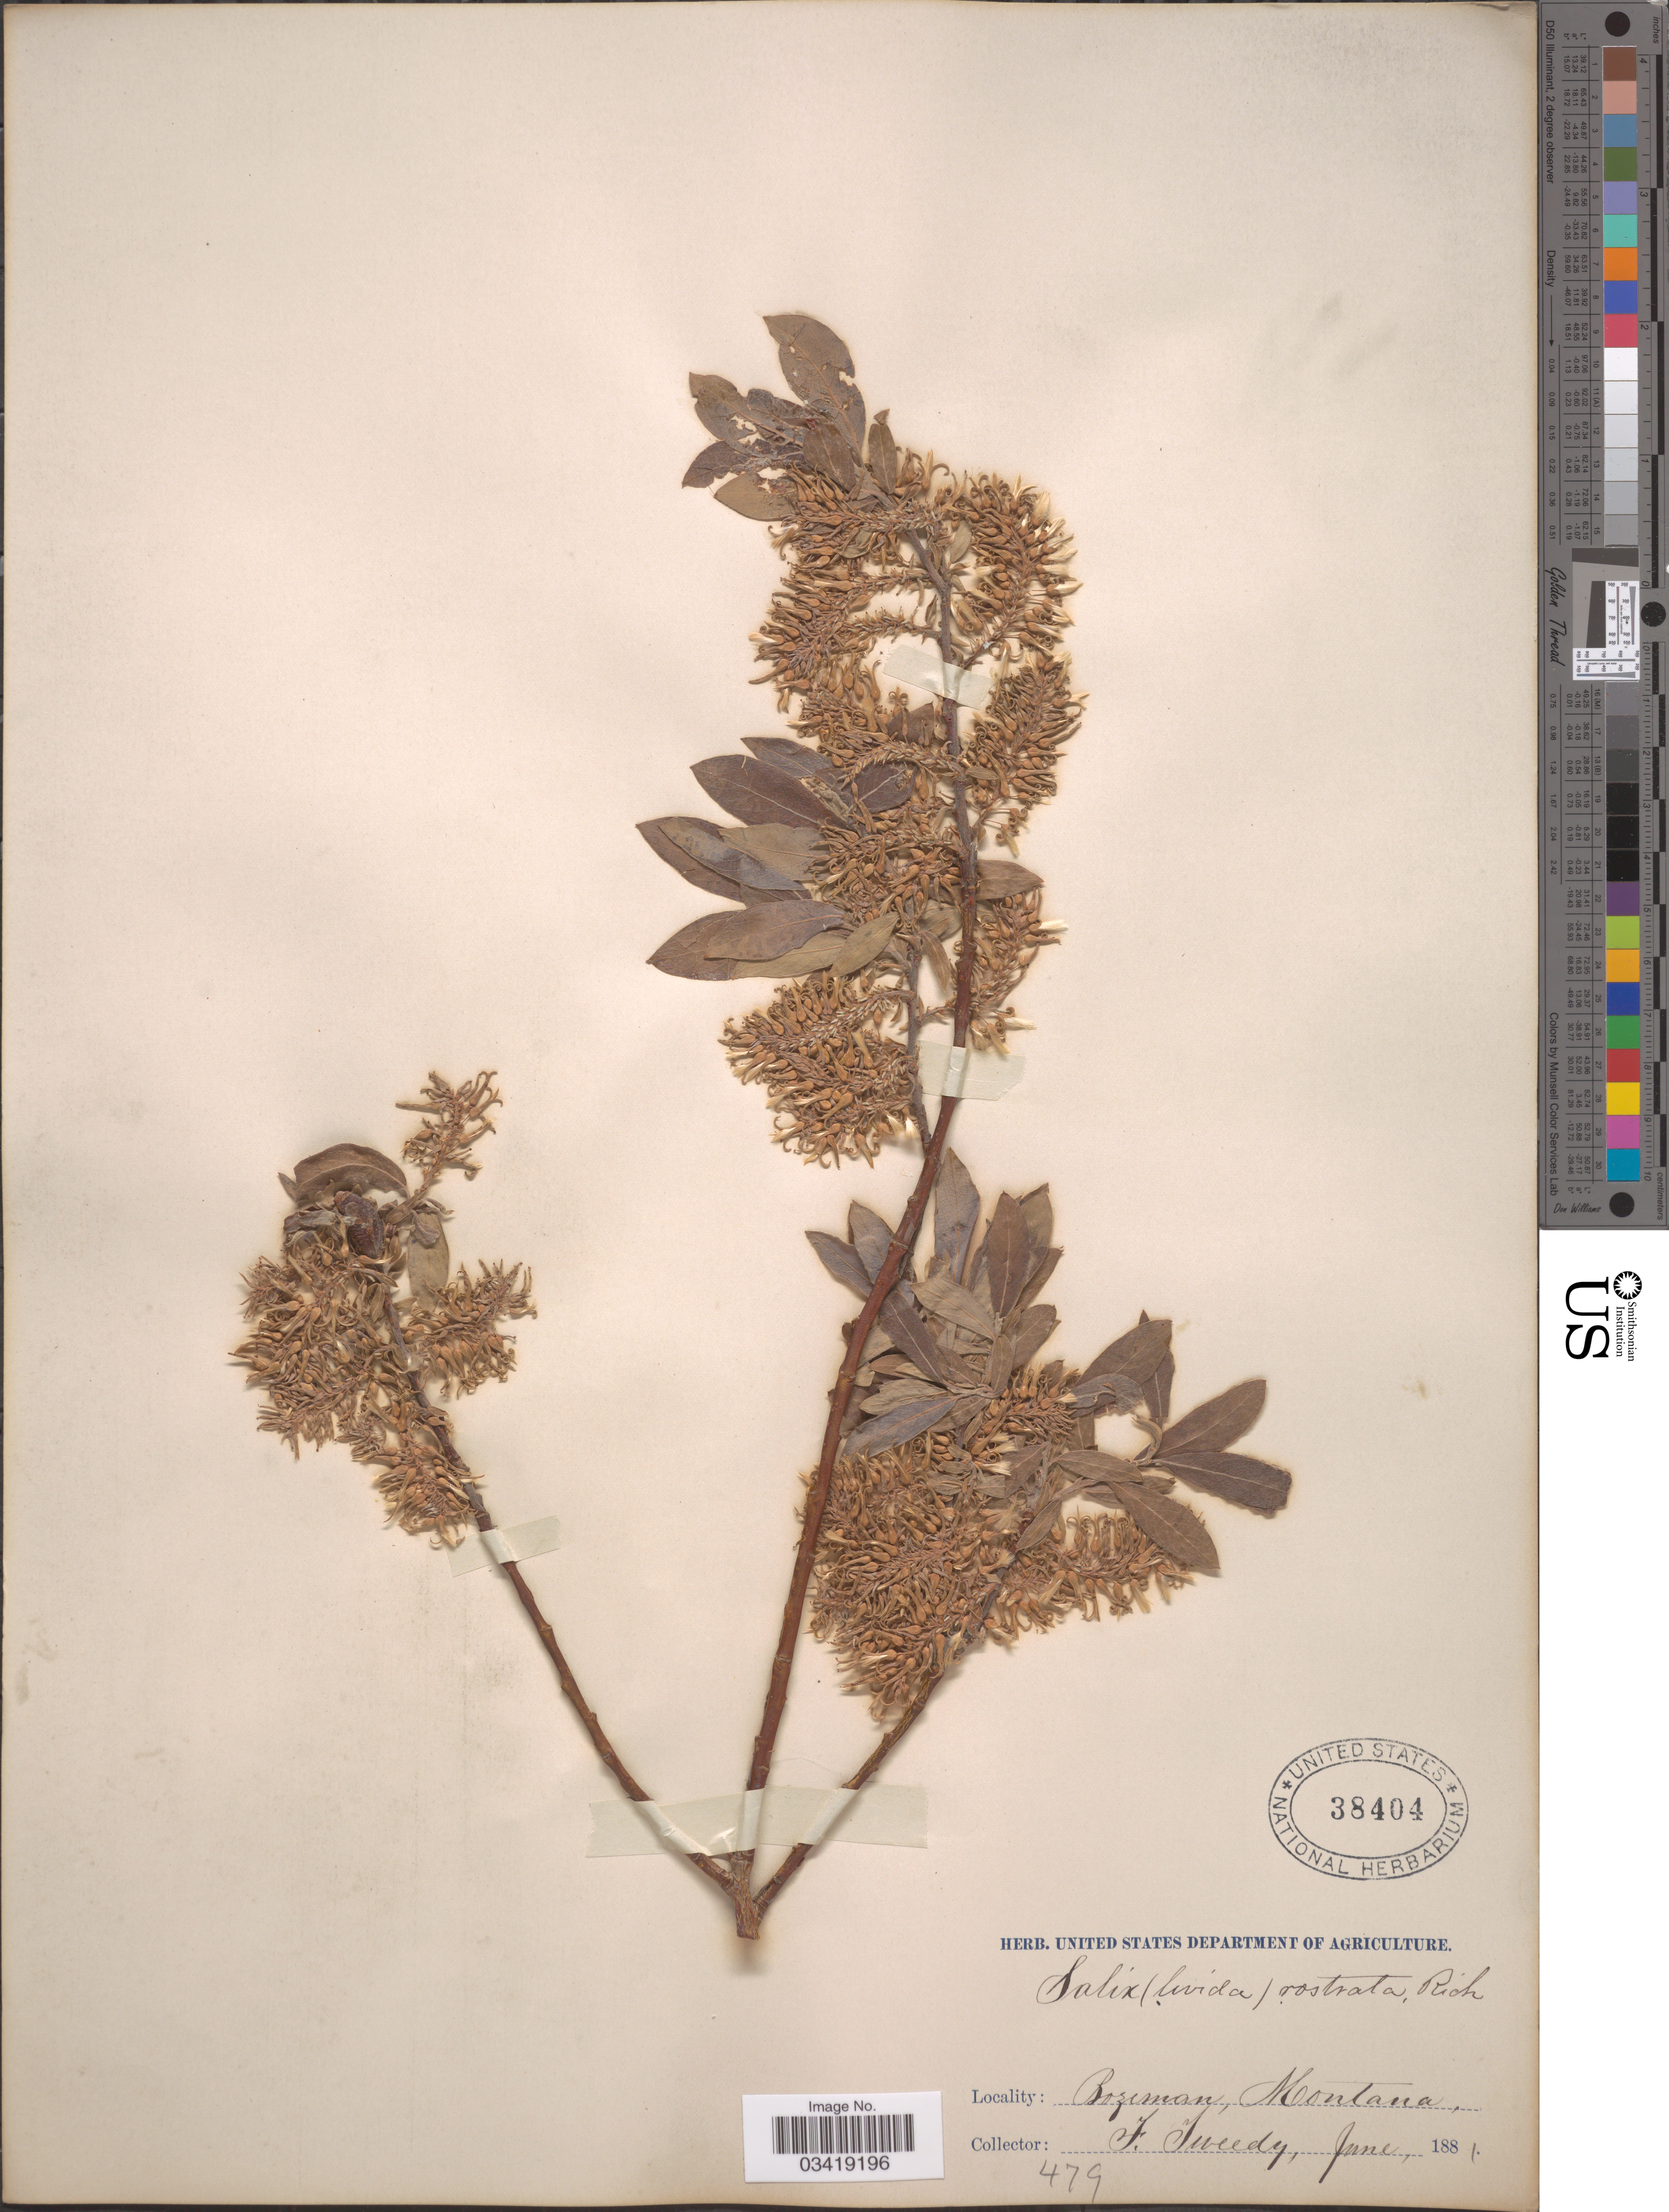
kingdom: Plantae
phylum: Tracheophyta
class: Magnoliopsida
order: Malpighiales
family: Salicaceae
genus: Salix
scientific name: Salix bebbiana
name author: Sarg.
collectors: F. Tweedy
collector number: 479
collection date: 1881-06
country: United States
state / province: Montana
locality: Bozeman.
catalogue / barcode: US 38404